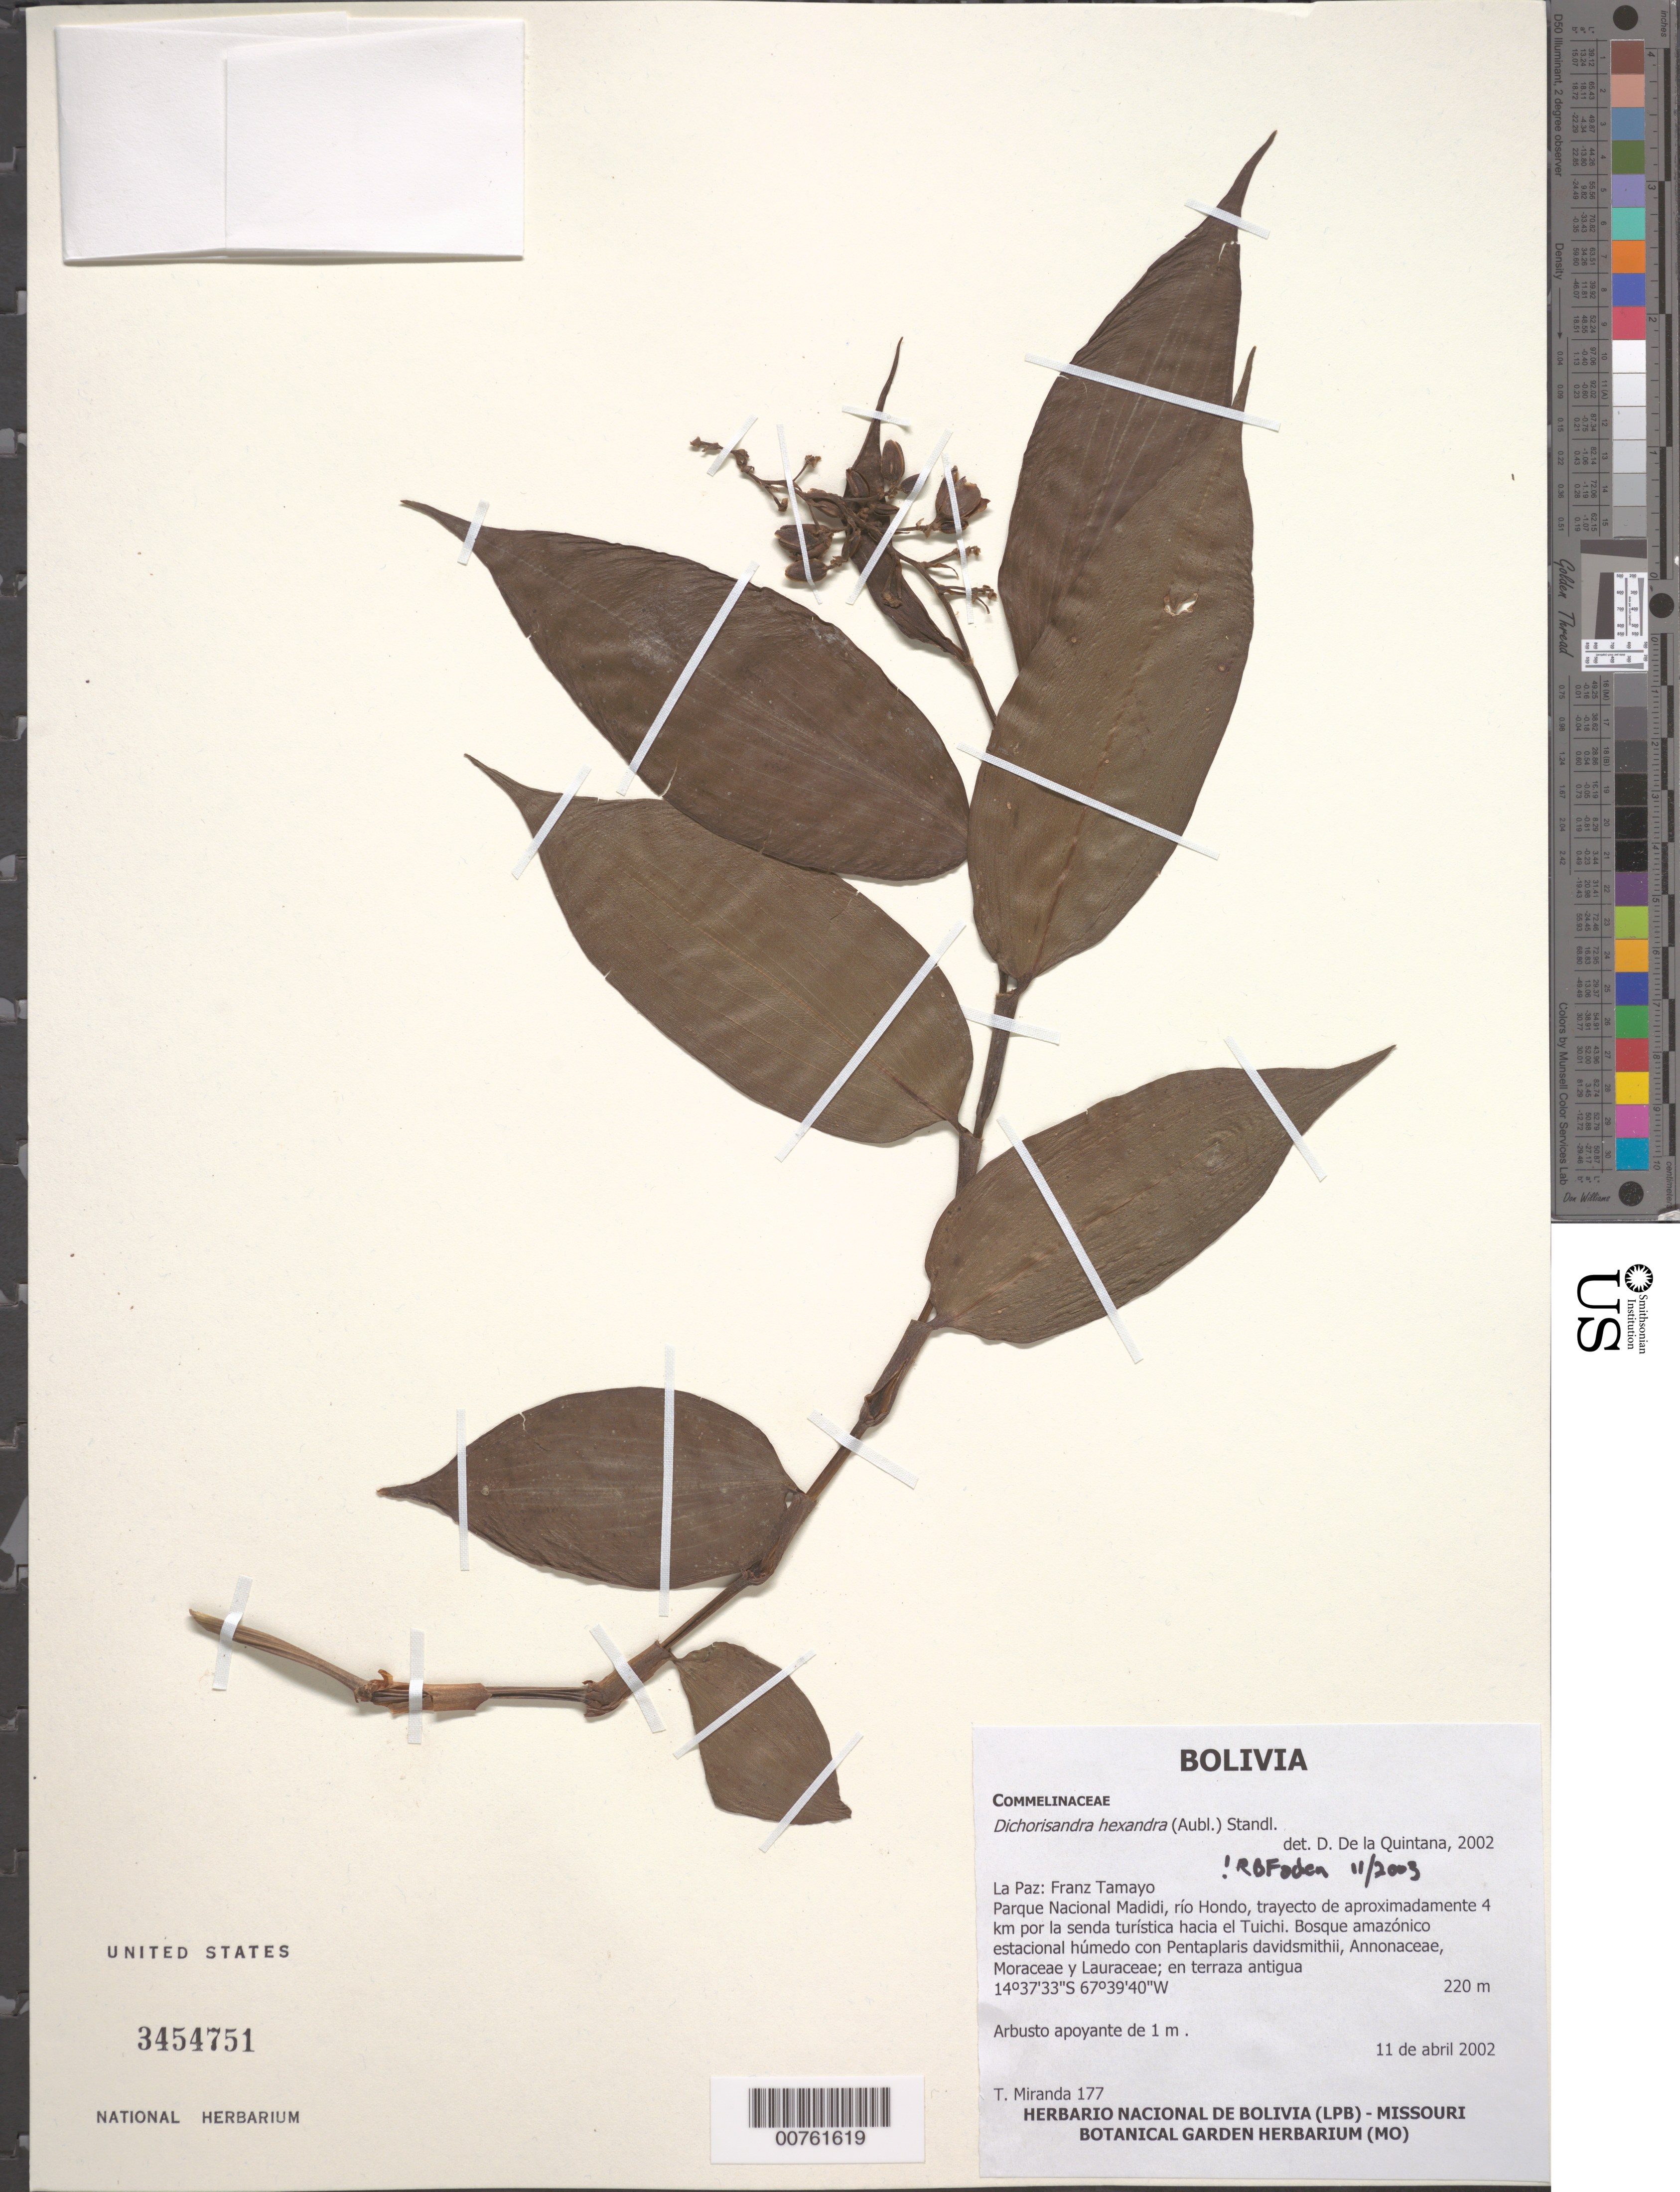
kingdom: Plantae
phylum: Tracheophyta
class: Liliopsida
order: Commelinales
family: Commelinaceae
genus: Dichorisandra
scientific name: Dichorisandra hexandra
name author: (Aubl.) Standl.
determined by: Faden, Robert B., (US), Smithsonian Institution - National Museum of Natural History (UNITED STATES)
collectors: T. Miranda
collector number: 177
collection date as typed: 11 Apr 2002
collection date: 2002-04-11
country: Bolivia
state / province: La Paz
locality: Franz Tamayo Parque Nacional Madidi Rio Hondo, Trayecto de aproximadamente 4 km por la senda turistica Hacia el Tuichi.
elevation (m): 220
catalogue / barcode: US 3454751